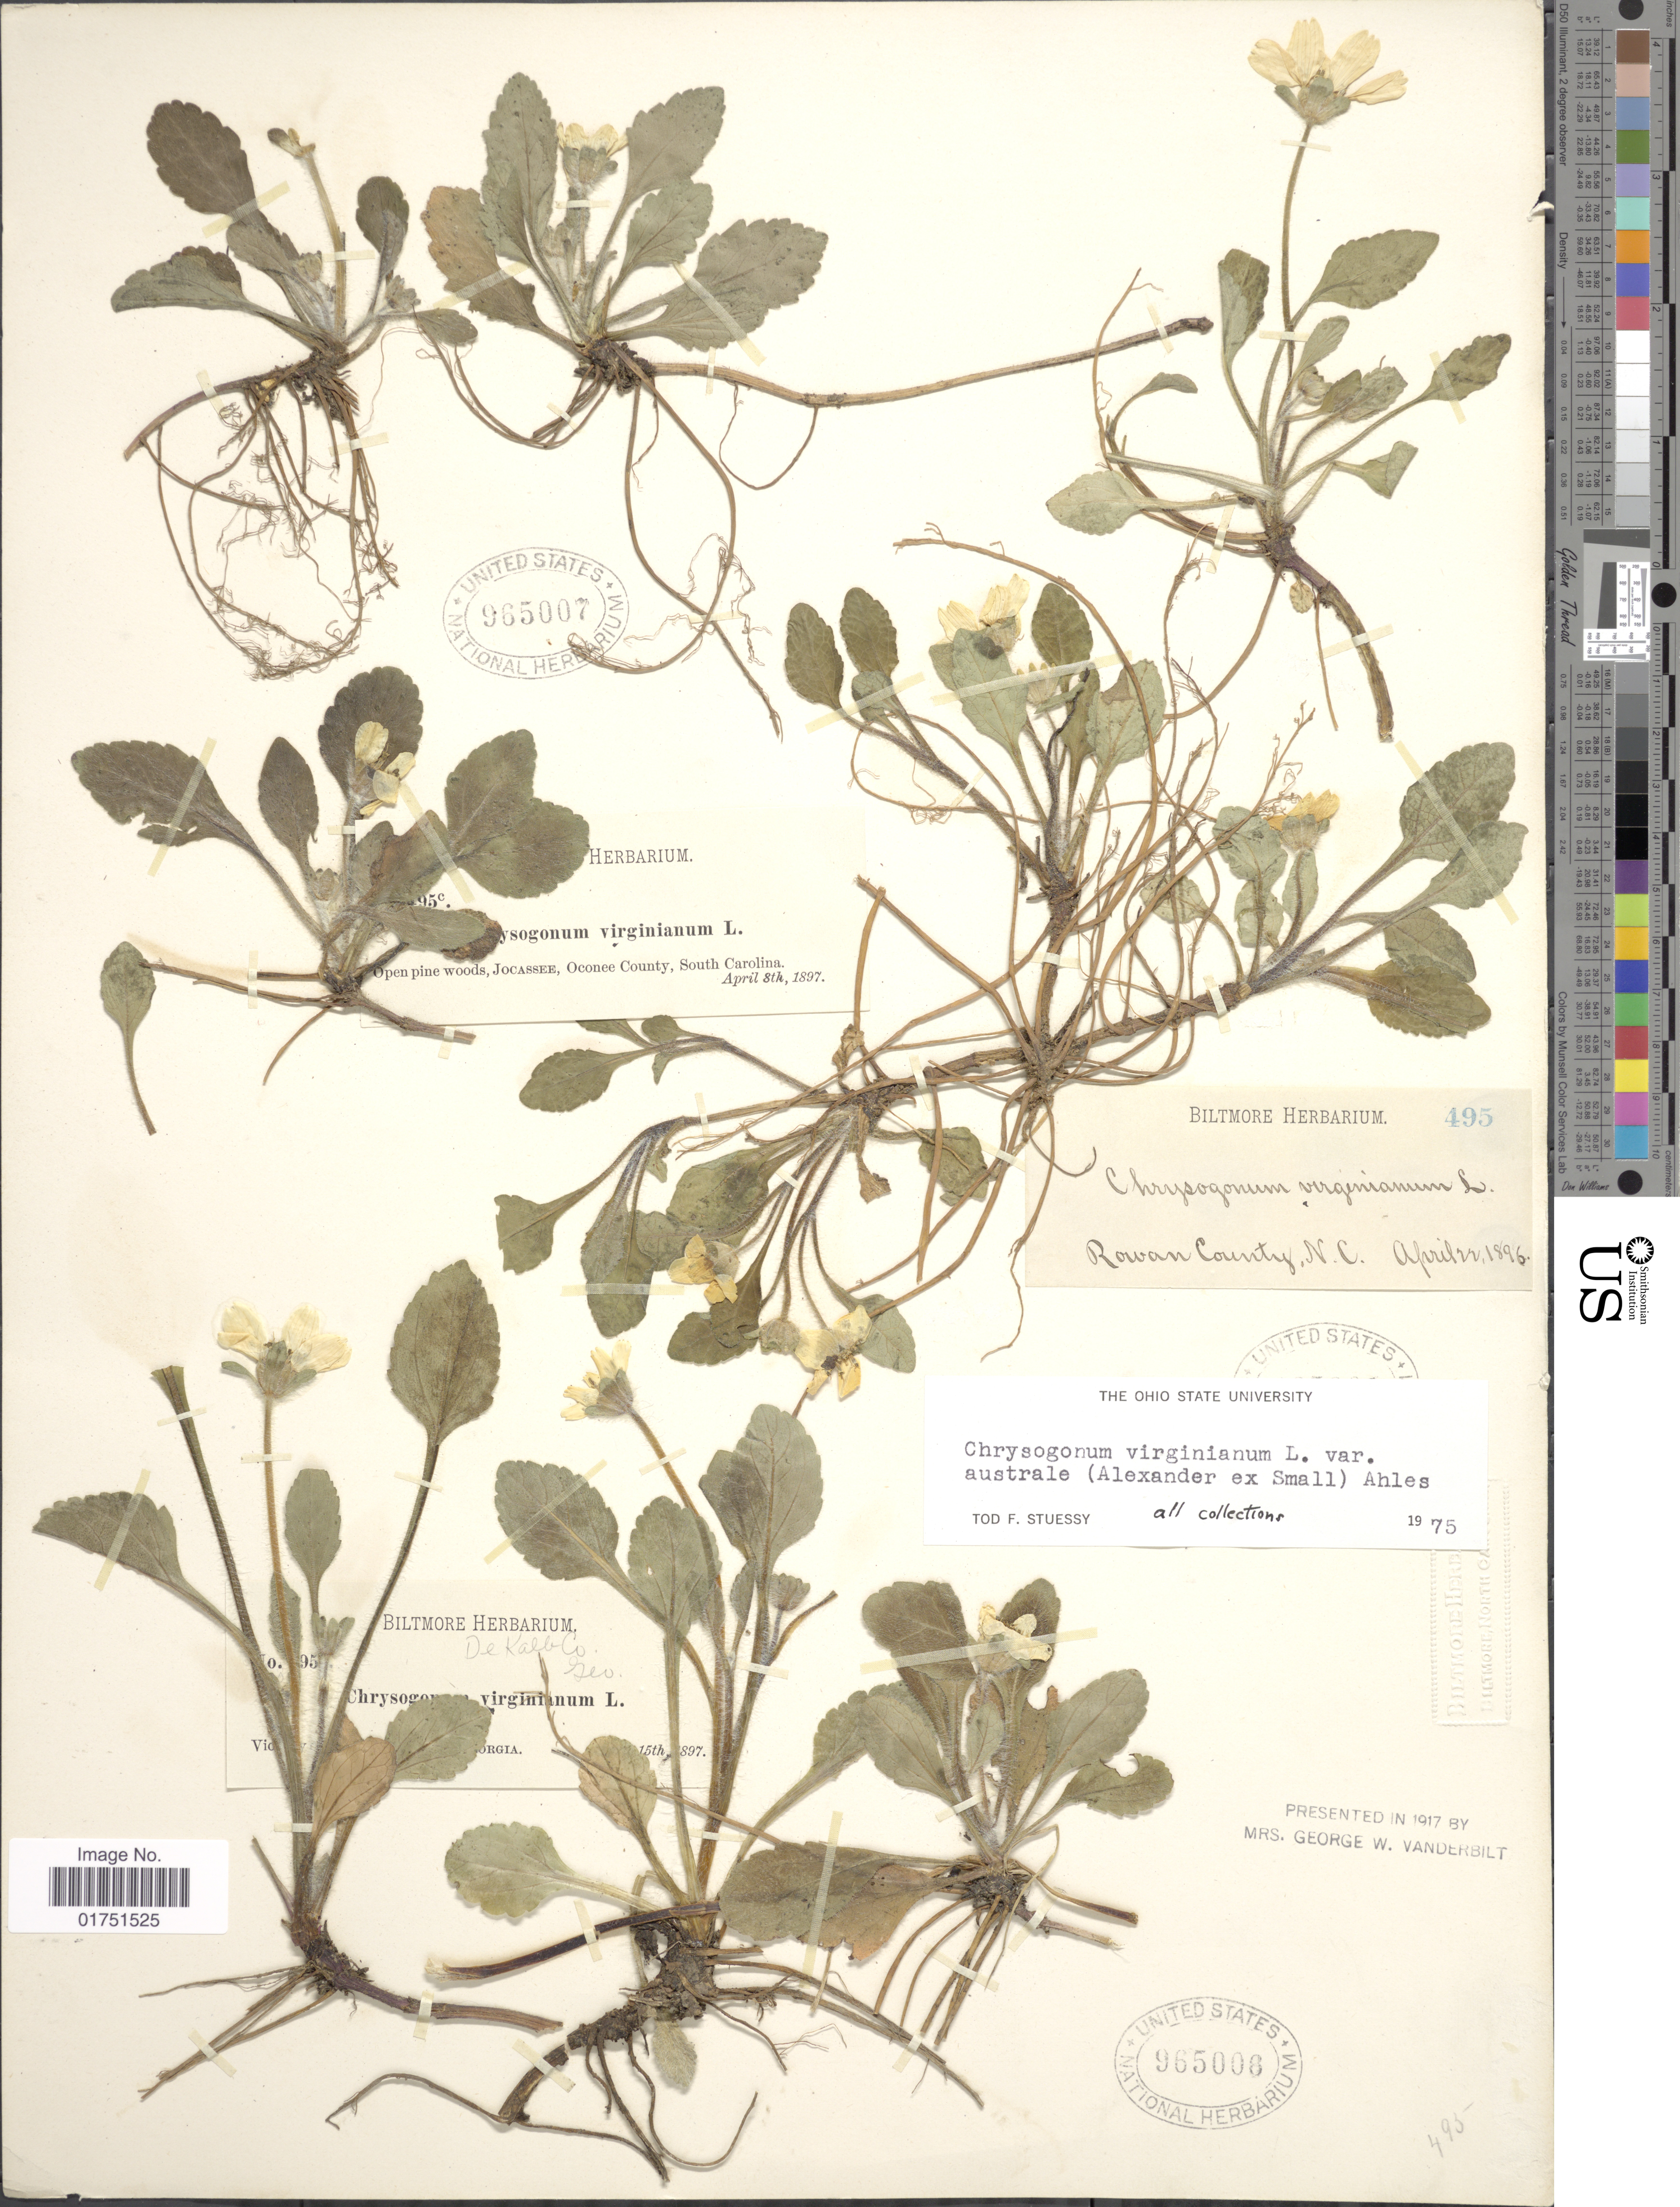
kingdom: Plantae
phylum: Tracheophyta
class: Magnoliopsida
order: Asterales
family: Asteraceae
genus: Chrysogonum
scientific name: Chrysogonum virginianum var. australe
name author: (Alexander ex Small) Ahles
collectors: ex herb. Biltmore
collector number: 95*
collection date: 1897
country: United States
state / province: Georgia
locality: DeKalb County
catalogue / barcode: US 965006